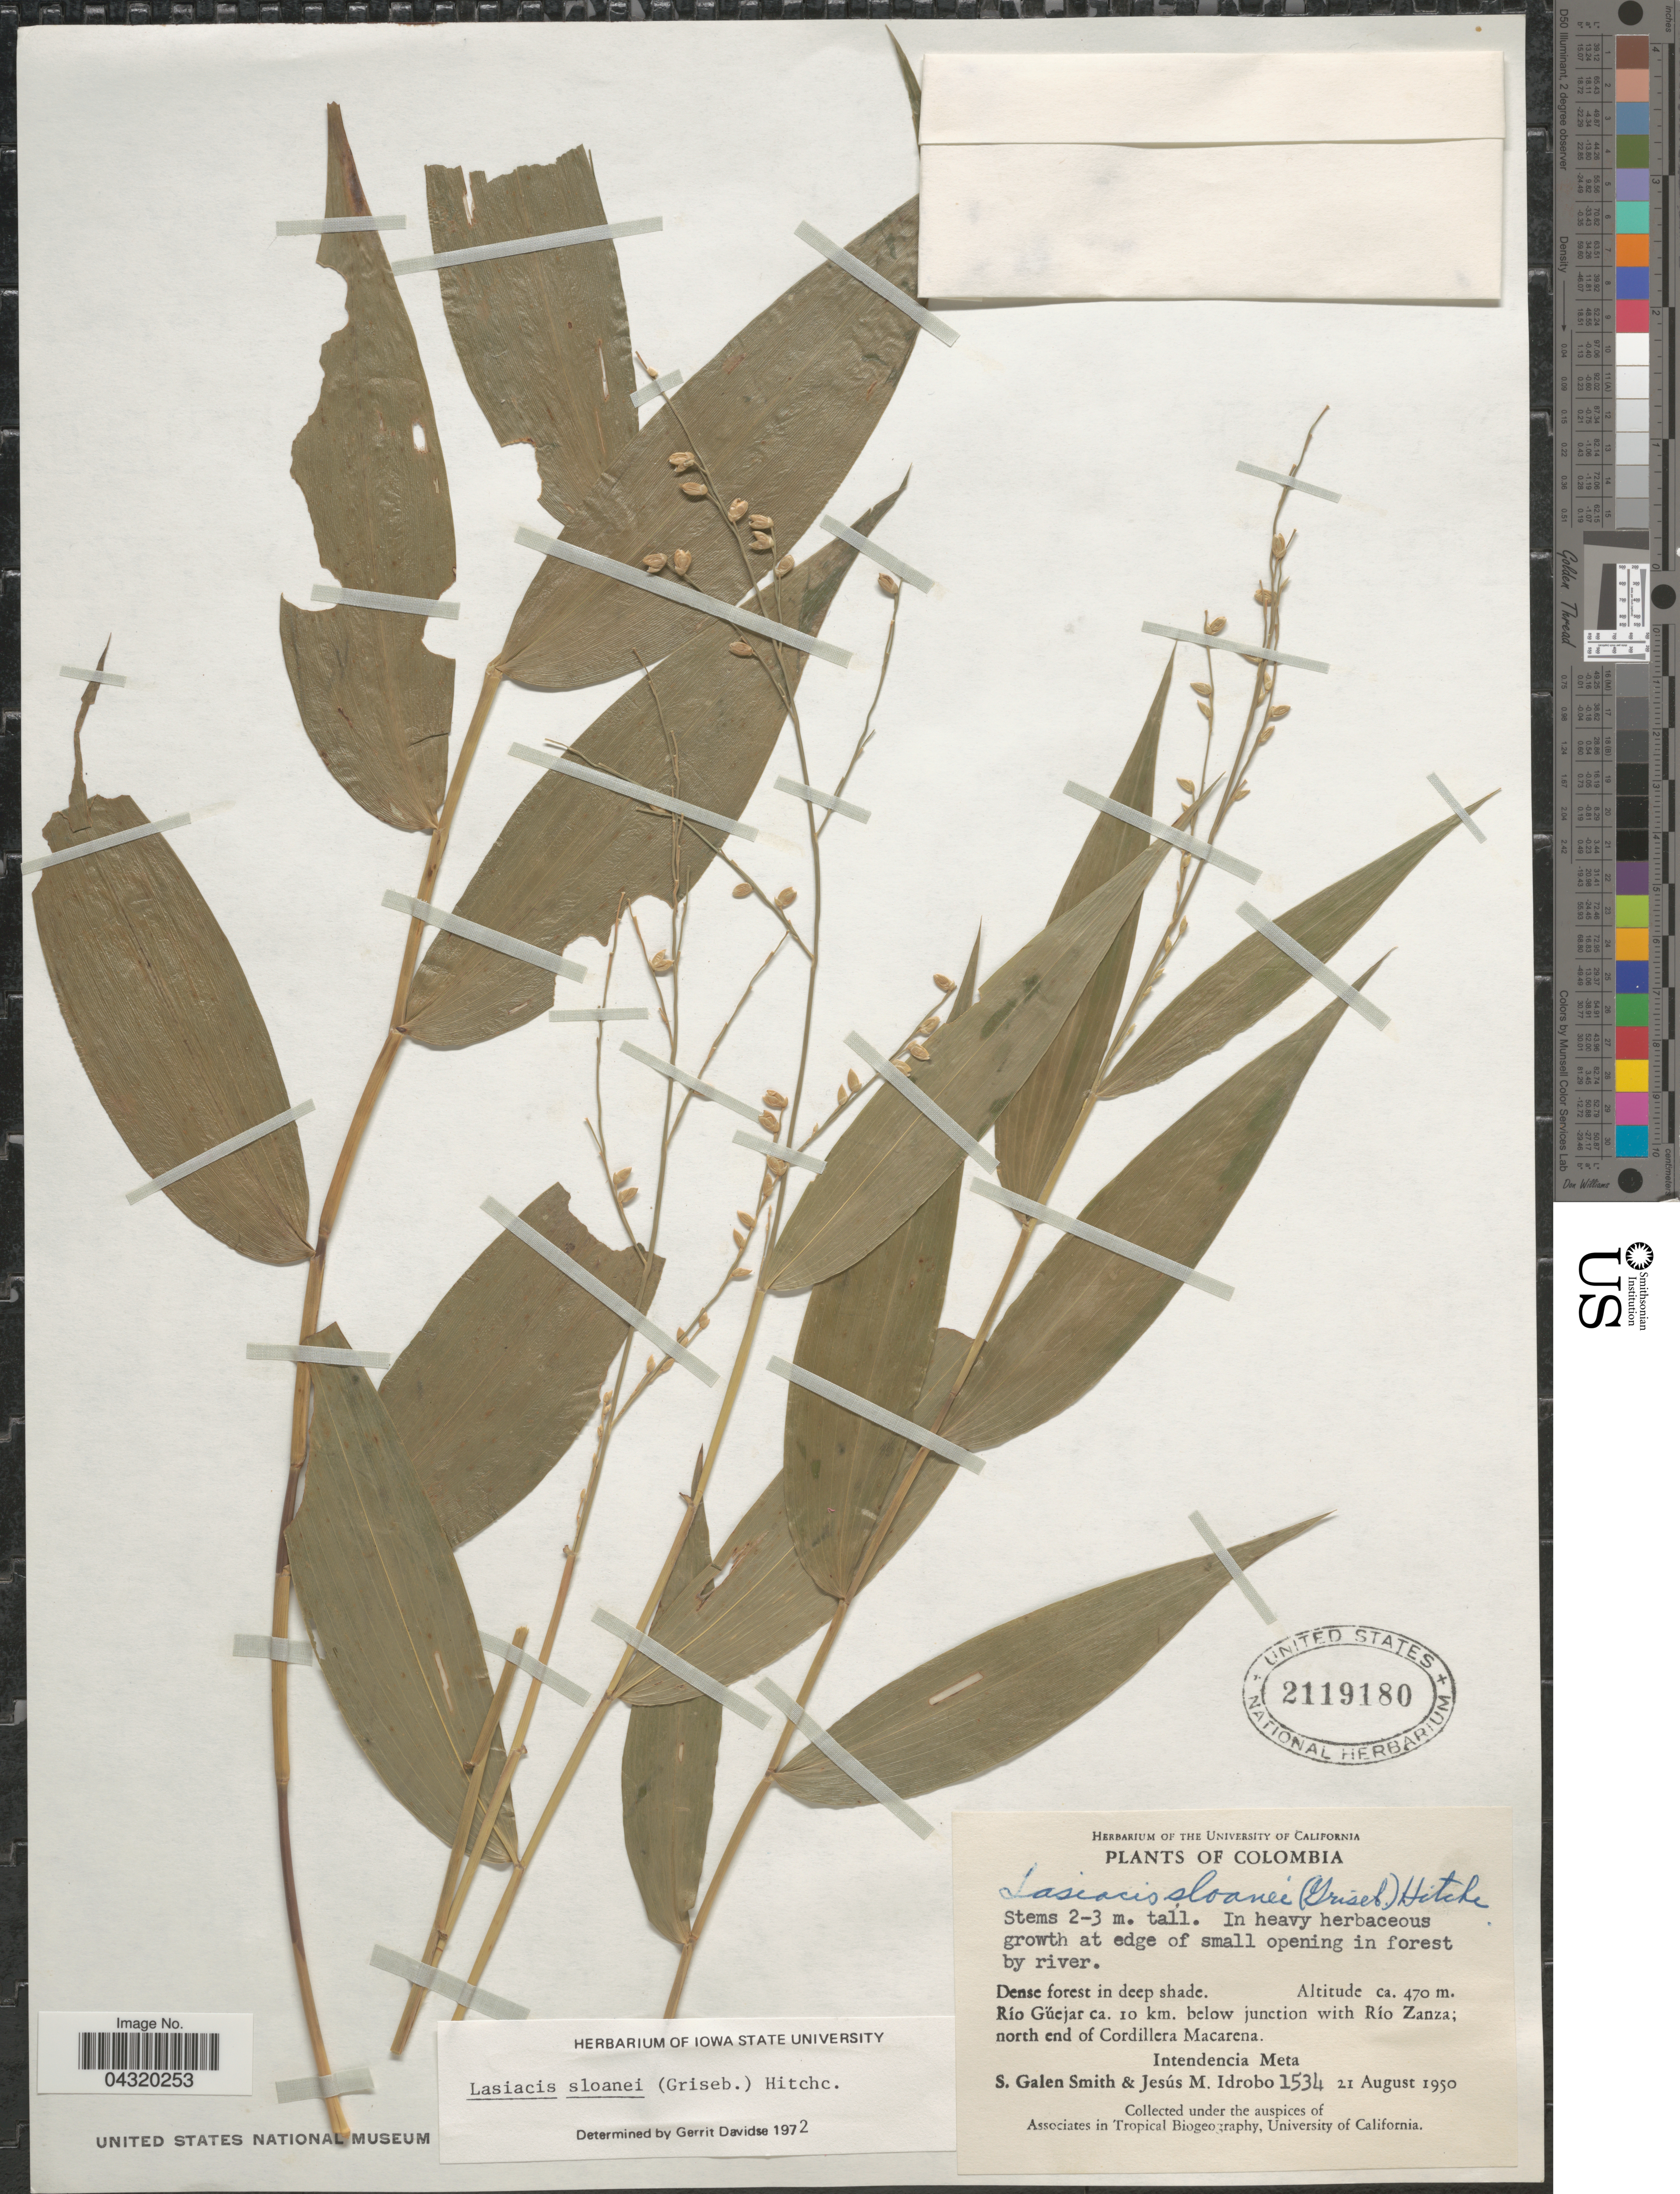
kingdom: Plantae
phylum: Tracheophyta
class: Liliopsida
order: Poales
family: Poaceae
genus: Lasiacis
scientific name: Lasiacis sloanei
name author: (Griseb.) Hitchc.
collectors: S. G. Smith & J. M. Idrobo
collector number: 1534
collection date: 1950-08-21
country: Colombia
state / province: Meta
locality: Río Gúejar ca. 10 km. below junction with Río Zanza; north end of Cordillera Macarena. Intendencia Meta.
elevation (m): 470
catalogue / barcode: US 2119180